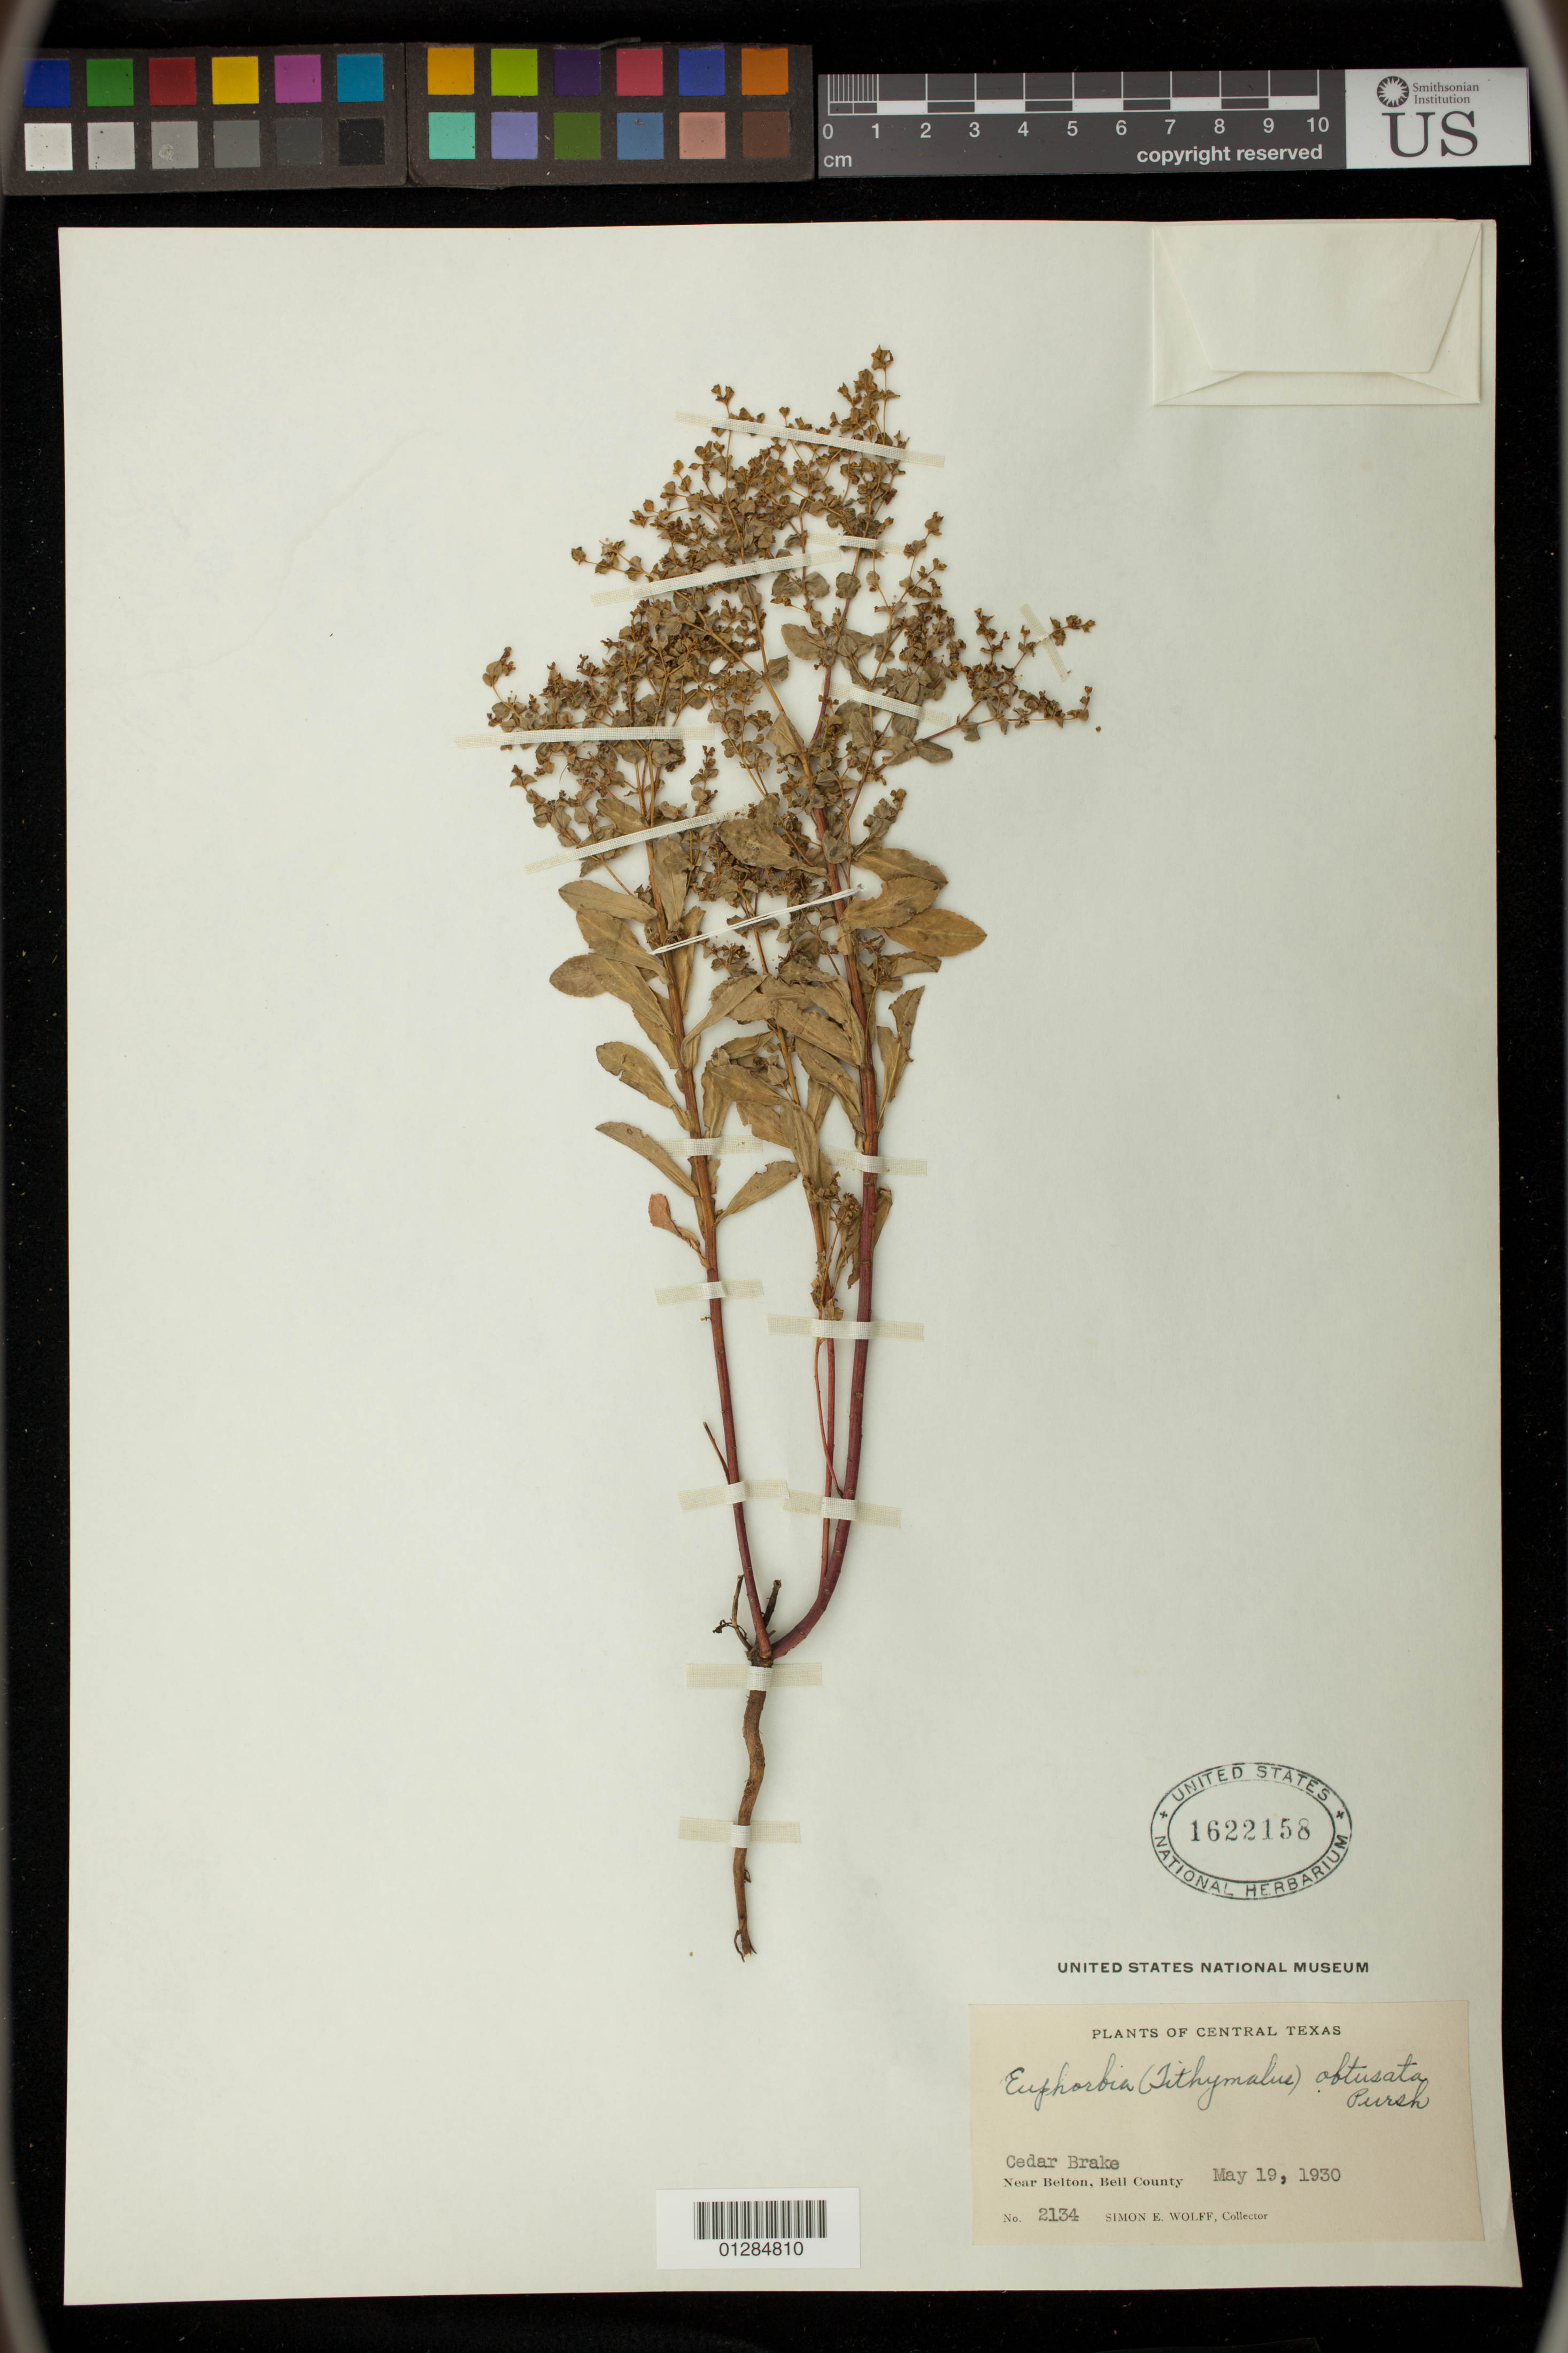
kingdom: Plantae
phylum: Tracheophyta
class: Magnoliopsida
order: Malpighiales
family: Euphorbiaceae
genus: Euphorbia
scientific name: Euphorbia spathulata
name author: Lam.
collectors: S. E. Wolff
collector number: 2134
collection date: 1930-05-19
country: United States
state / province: Texas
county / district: Somervell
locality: Cedar Brake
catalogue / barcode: US 1622158